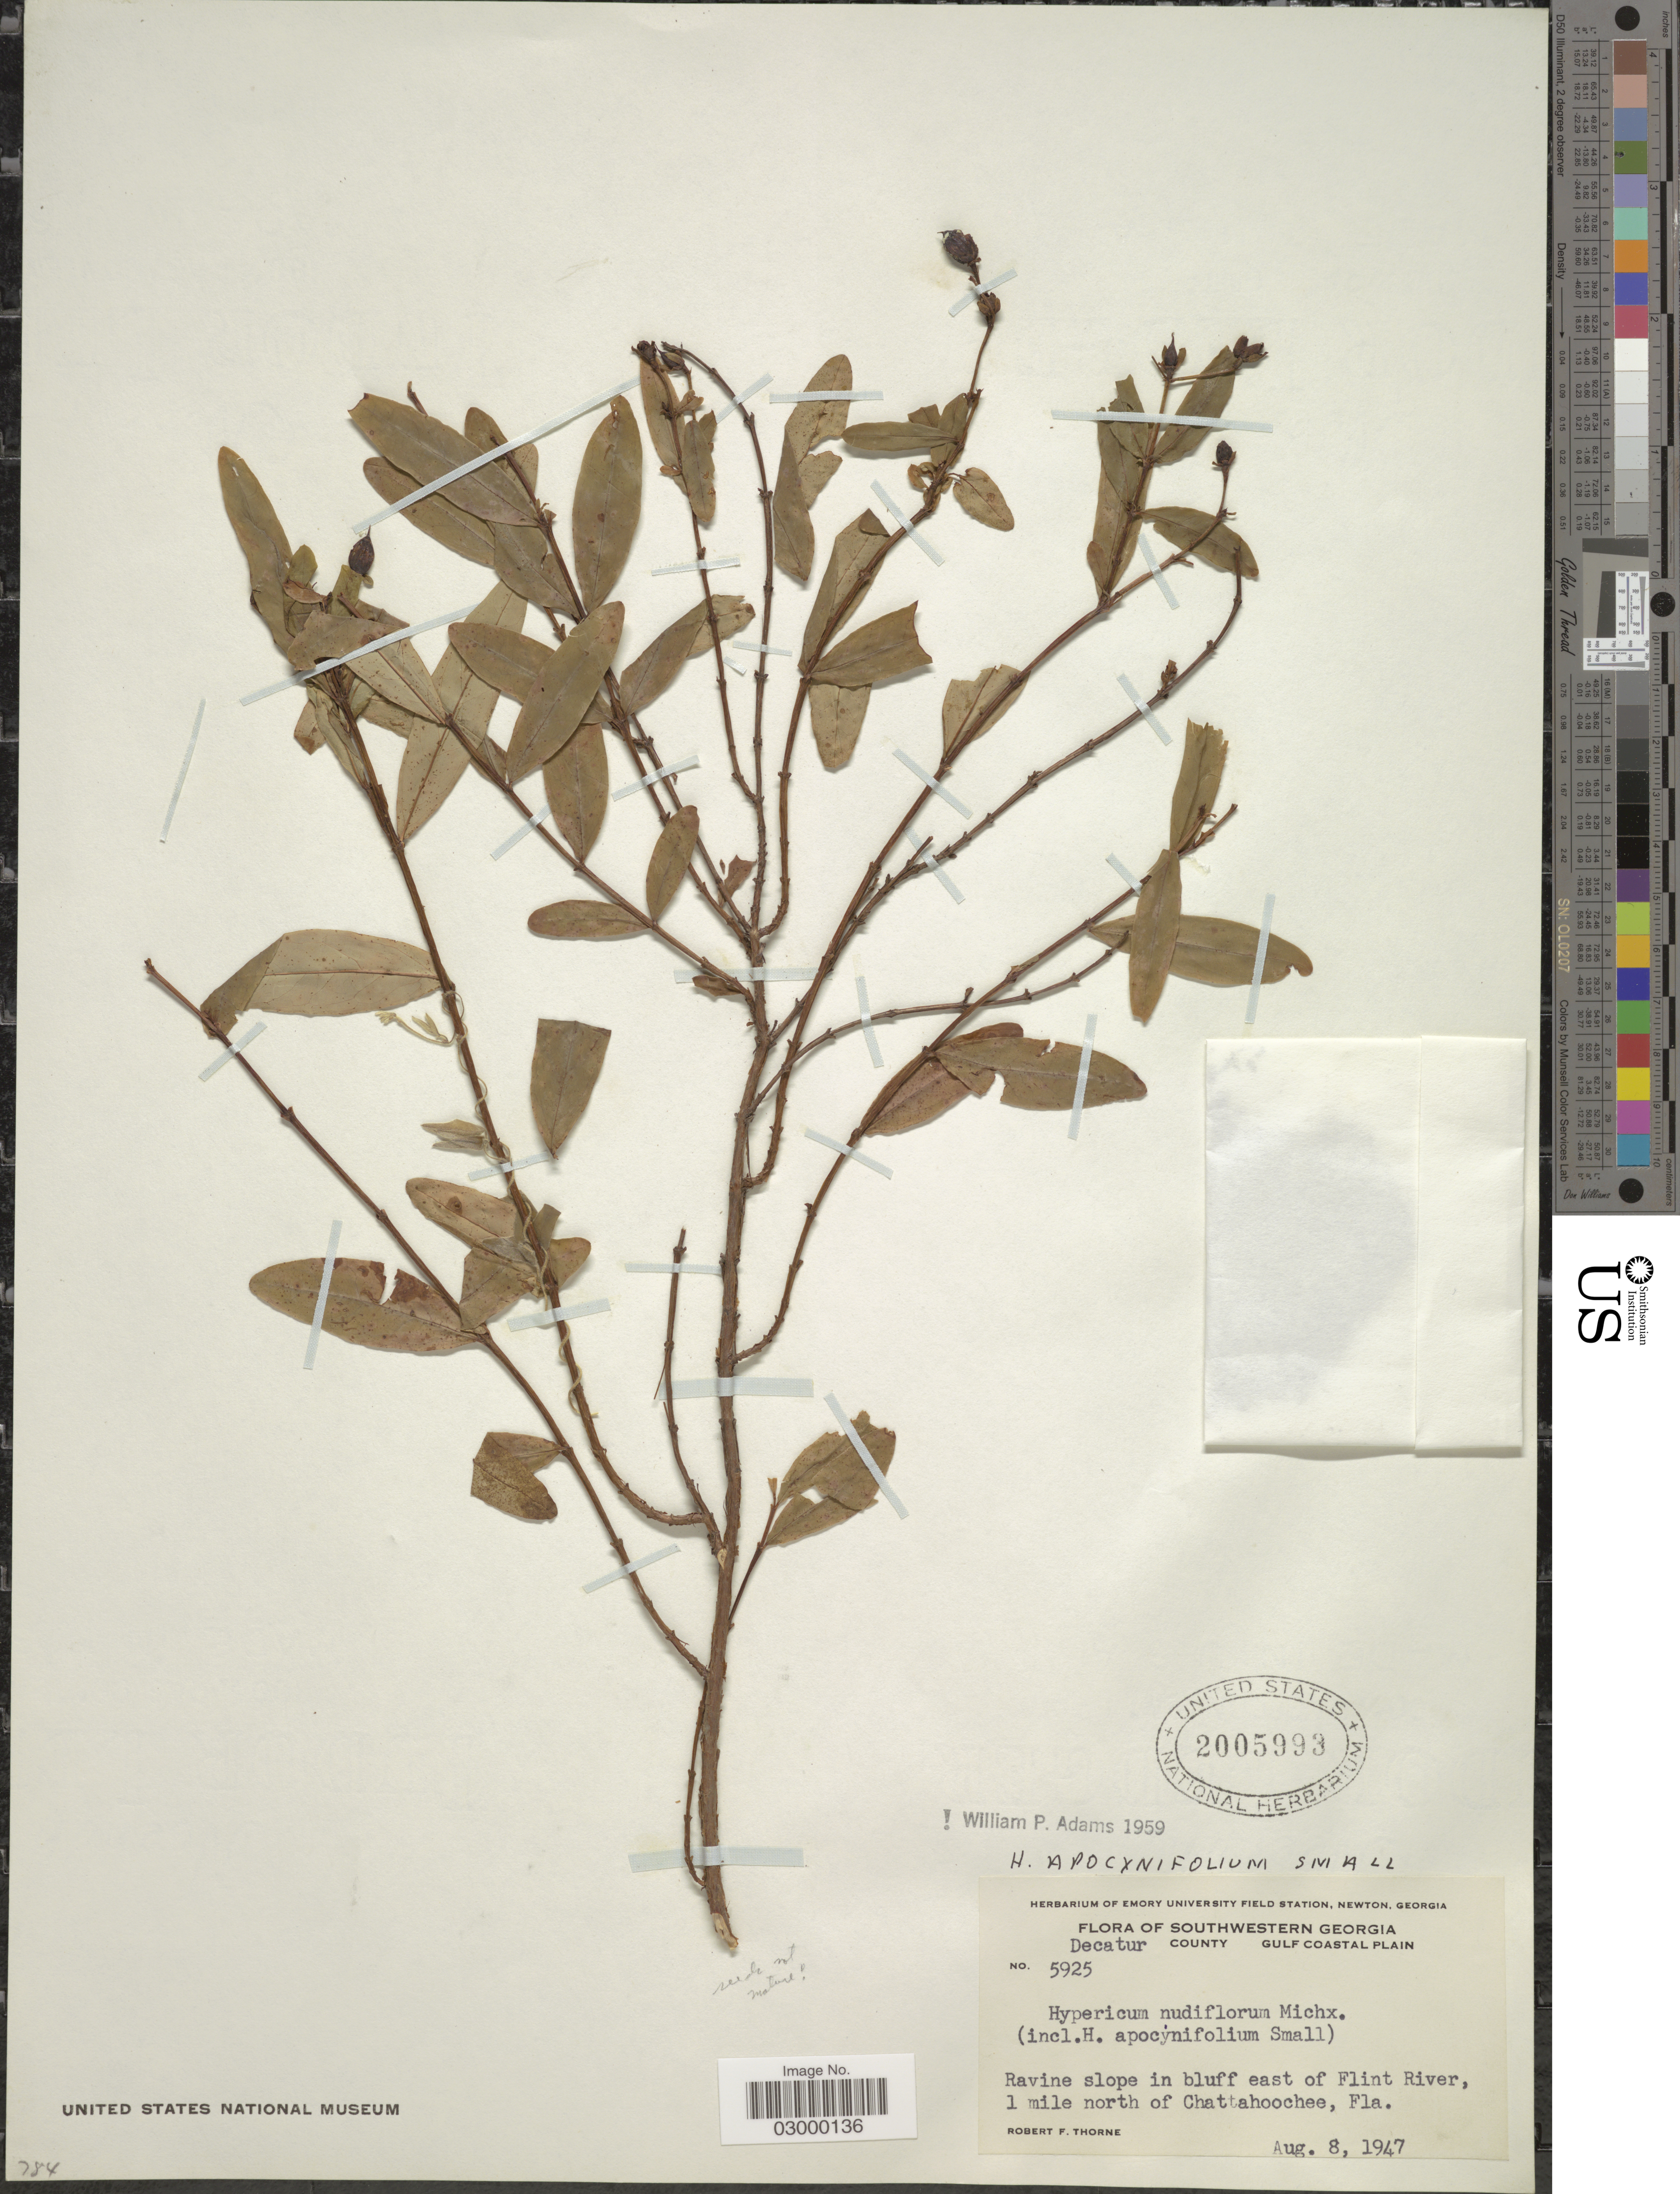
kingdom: Plantae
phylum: Tracheophyta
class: Magnoliopsida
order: Malpighiales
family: Hypericaceae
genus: Hypericum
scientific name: Hypericum apocynifolium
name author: Small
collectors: R. F. Thorne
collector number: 5925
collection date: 1947-08-08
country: United States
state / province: Florida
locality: Ravine slope in bluff east of Flint River, 1 mile north of Chattahoochee.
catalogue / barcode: US 2005993